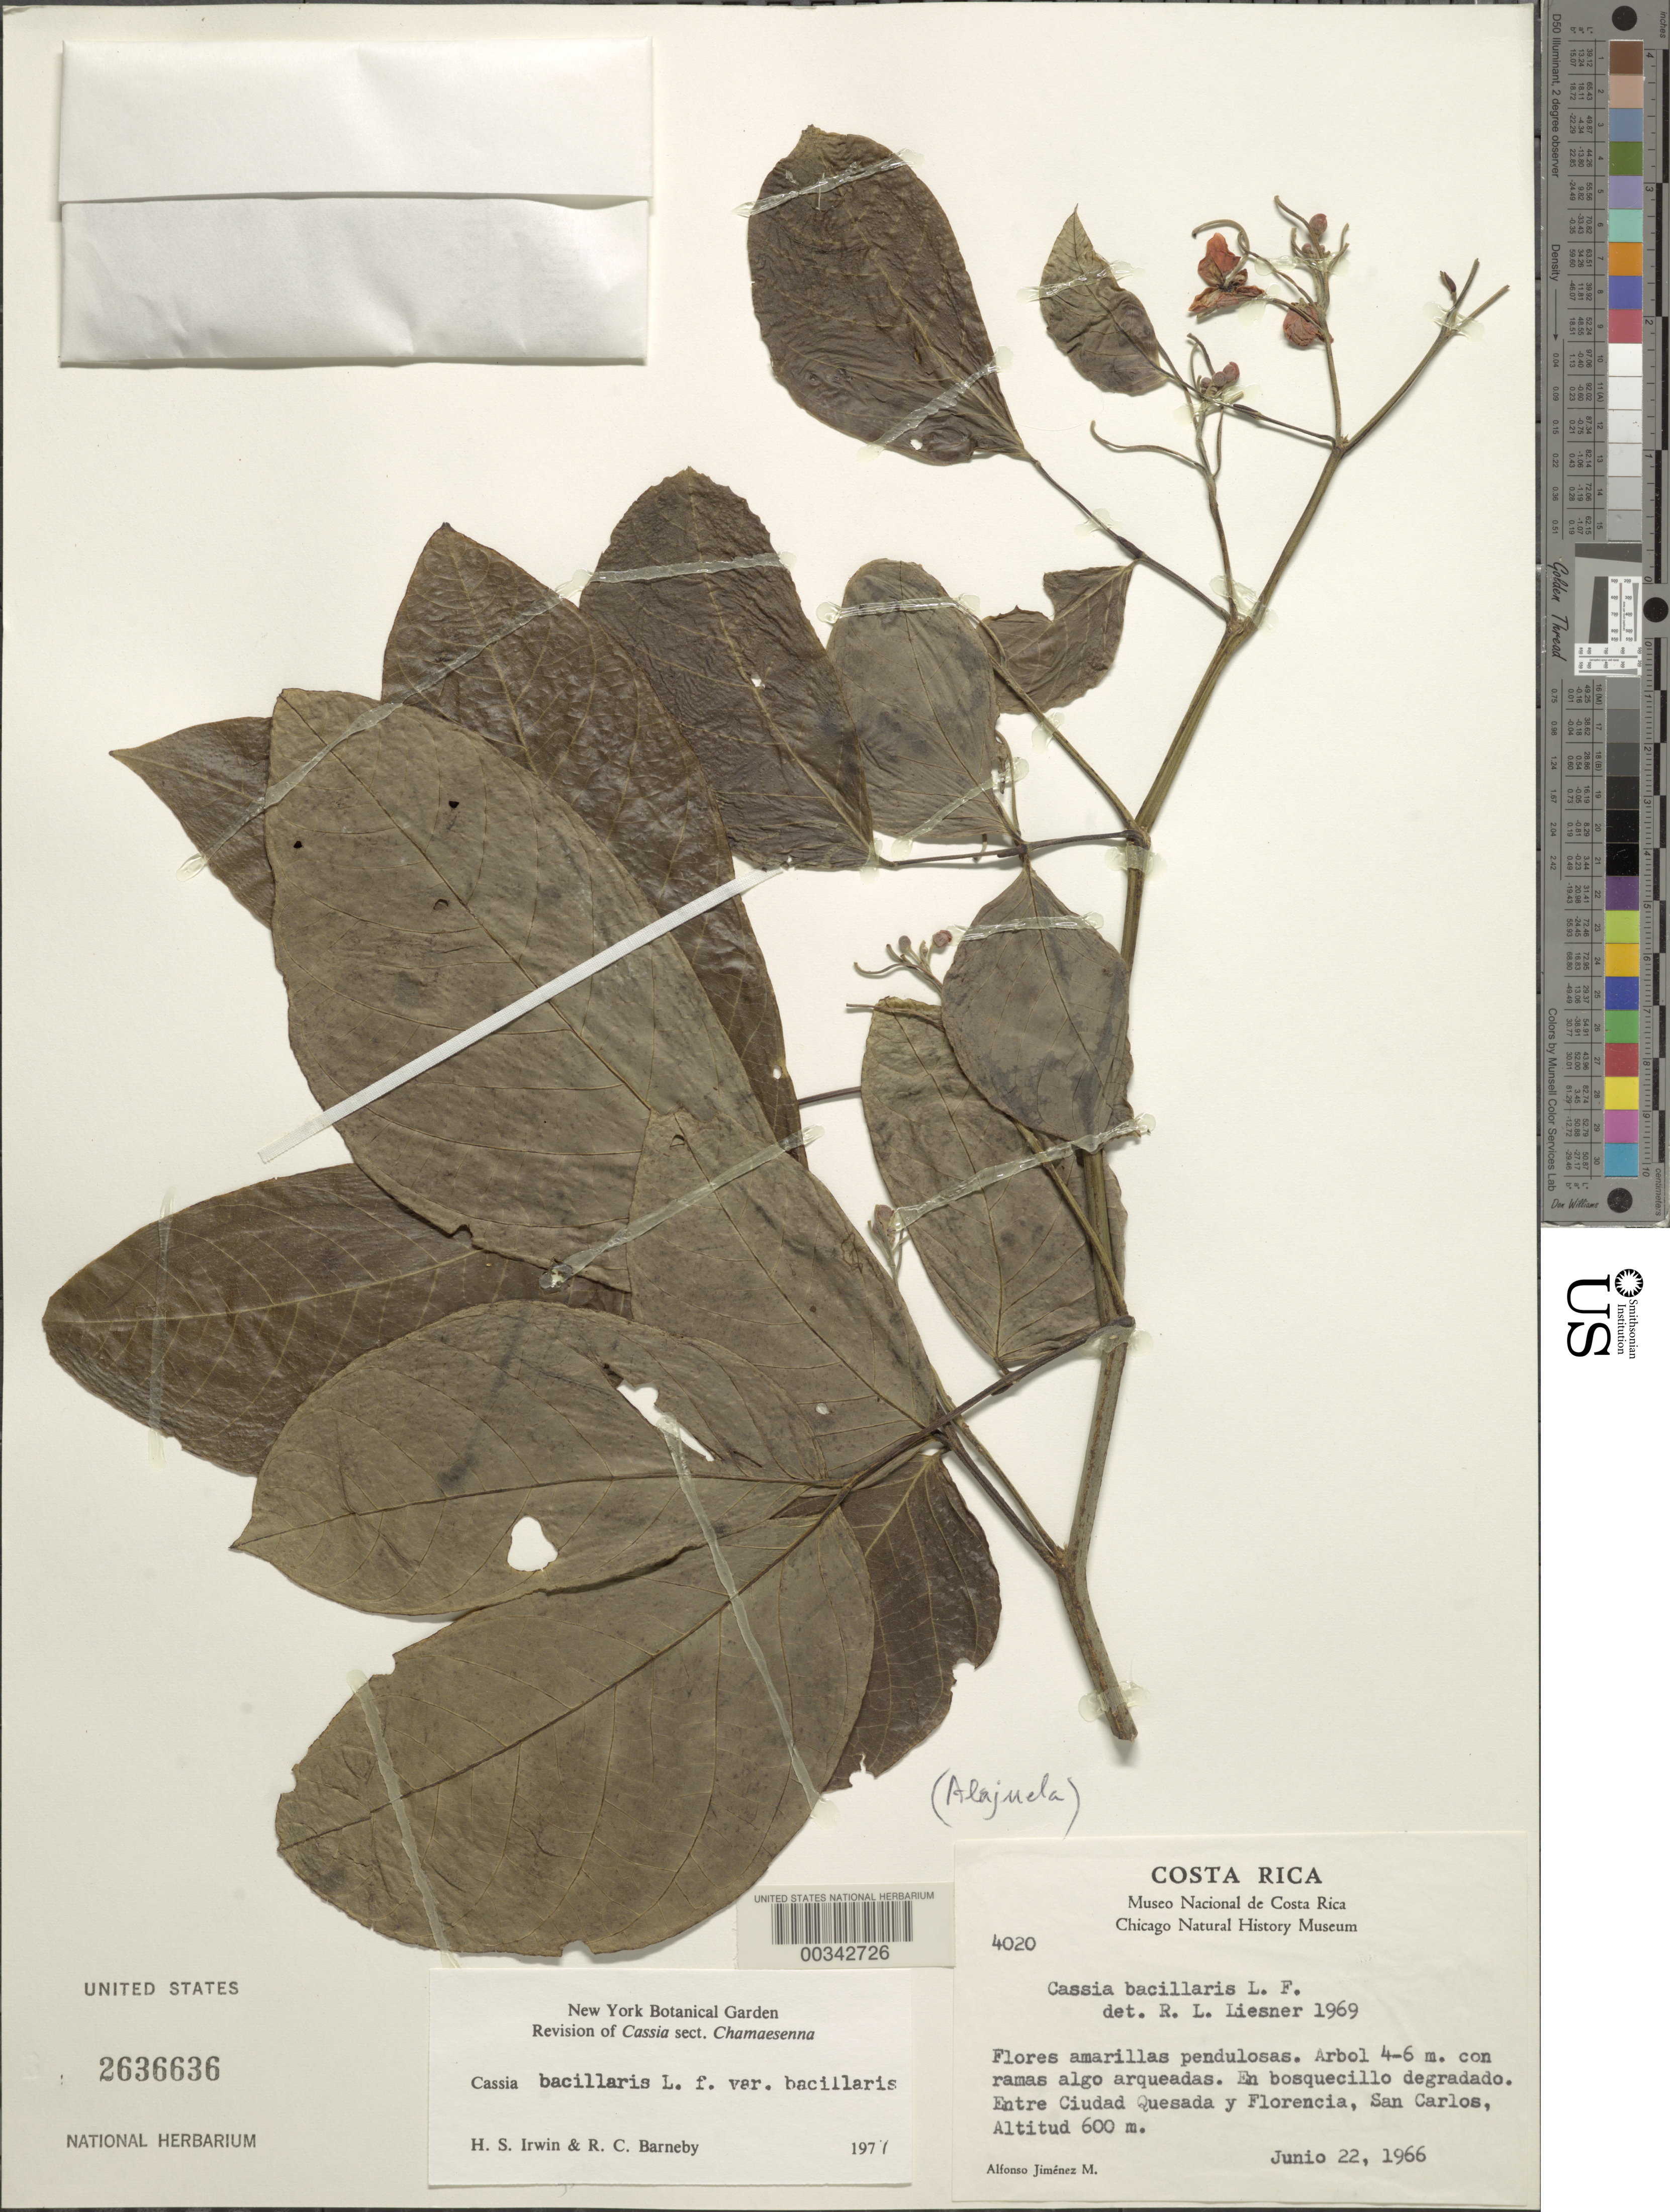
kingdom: Plantae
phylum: Tracheophyta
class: Magnoliopsida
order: Fabales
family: Fabaceae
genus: Senna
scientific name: Senna bacillaris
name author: (L. f.) H.S. Irwin & Barneby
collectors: A. Jiménez M.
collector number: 4020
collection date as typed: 22 Jun 1966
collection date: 1966-06-22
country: Costa Rica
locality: Between Ciudad Quesada and Florencia, San Carlos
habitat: Degrading forest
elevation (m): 600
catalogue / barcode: US 2636636